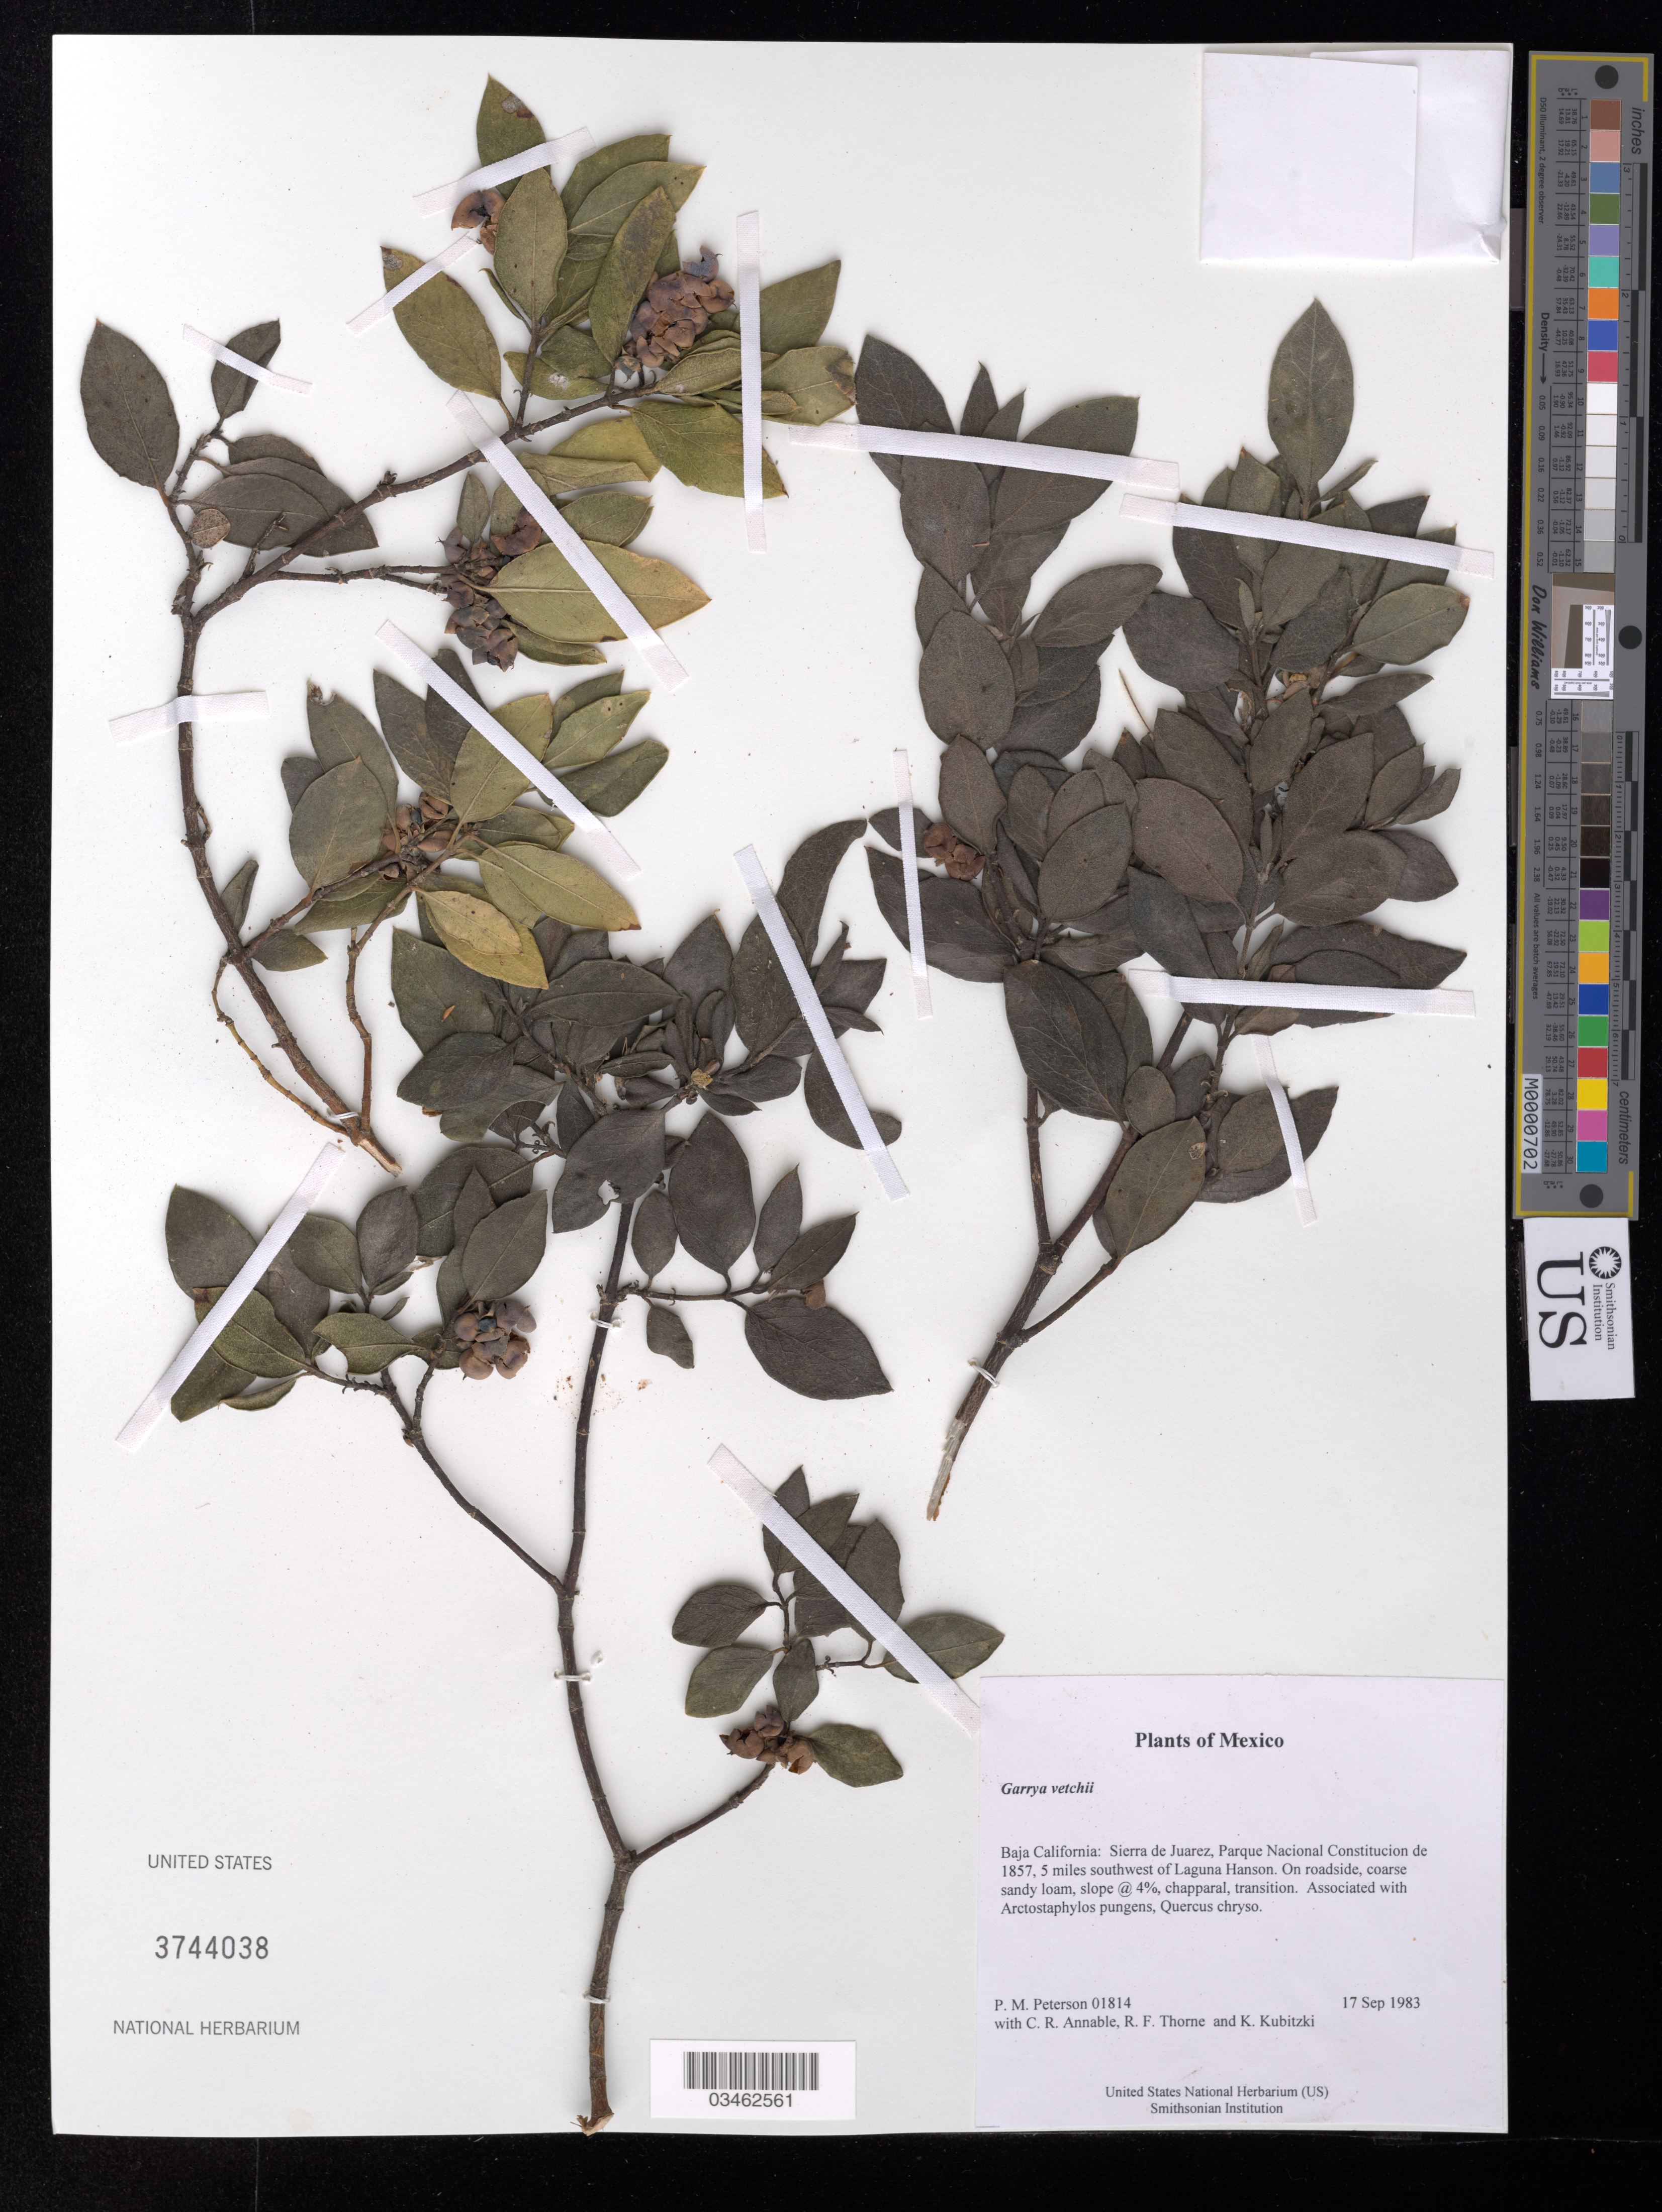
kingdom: Plantae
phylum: Tracheophyta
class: Magnoliopsida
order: Garryales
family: Garryaceae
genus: Garrya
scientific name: Garrya veatchii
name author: Kellogg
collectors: P. M. Peterson, C. R. Annable, R. F. Thorne & K. Kubitzki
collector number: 01814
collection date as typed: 17 Sep 1983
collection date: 1983-09-17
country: Mexico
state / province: Baja California Norte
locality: Sierra de Juarez, Parque Nacional Constitucion de 1857, 5 miles southwest of Laguna Hanson.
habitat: On roadside, coarse sandy loam, slope @ 4%, chapparal, transition. Associated with Arctostaphylos pungens, Quercus chryso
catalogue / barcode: US 3744038